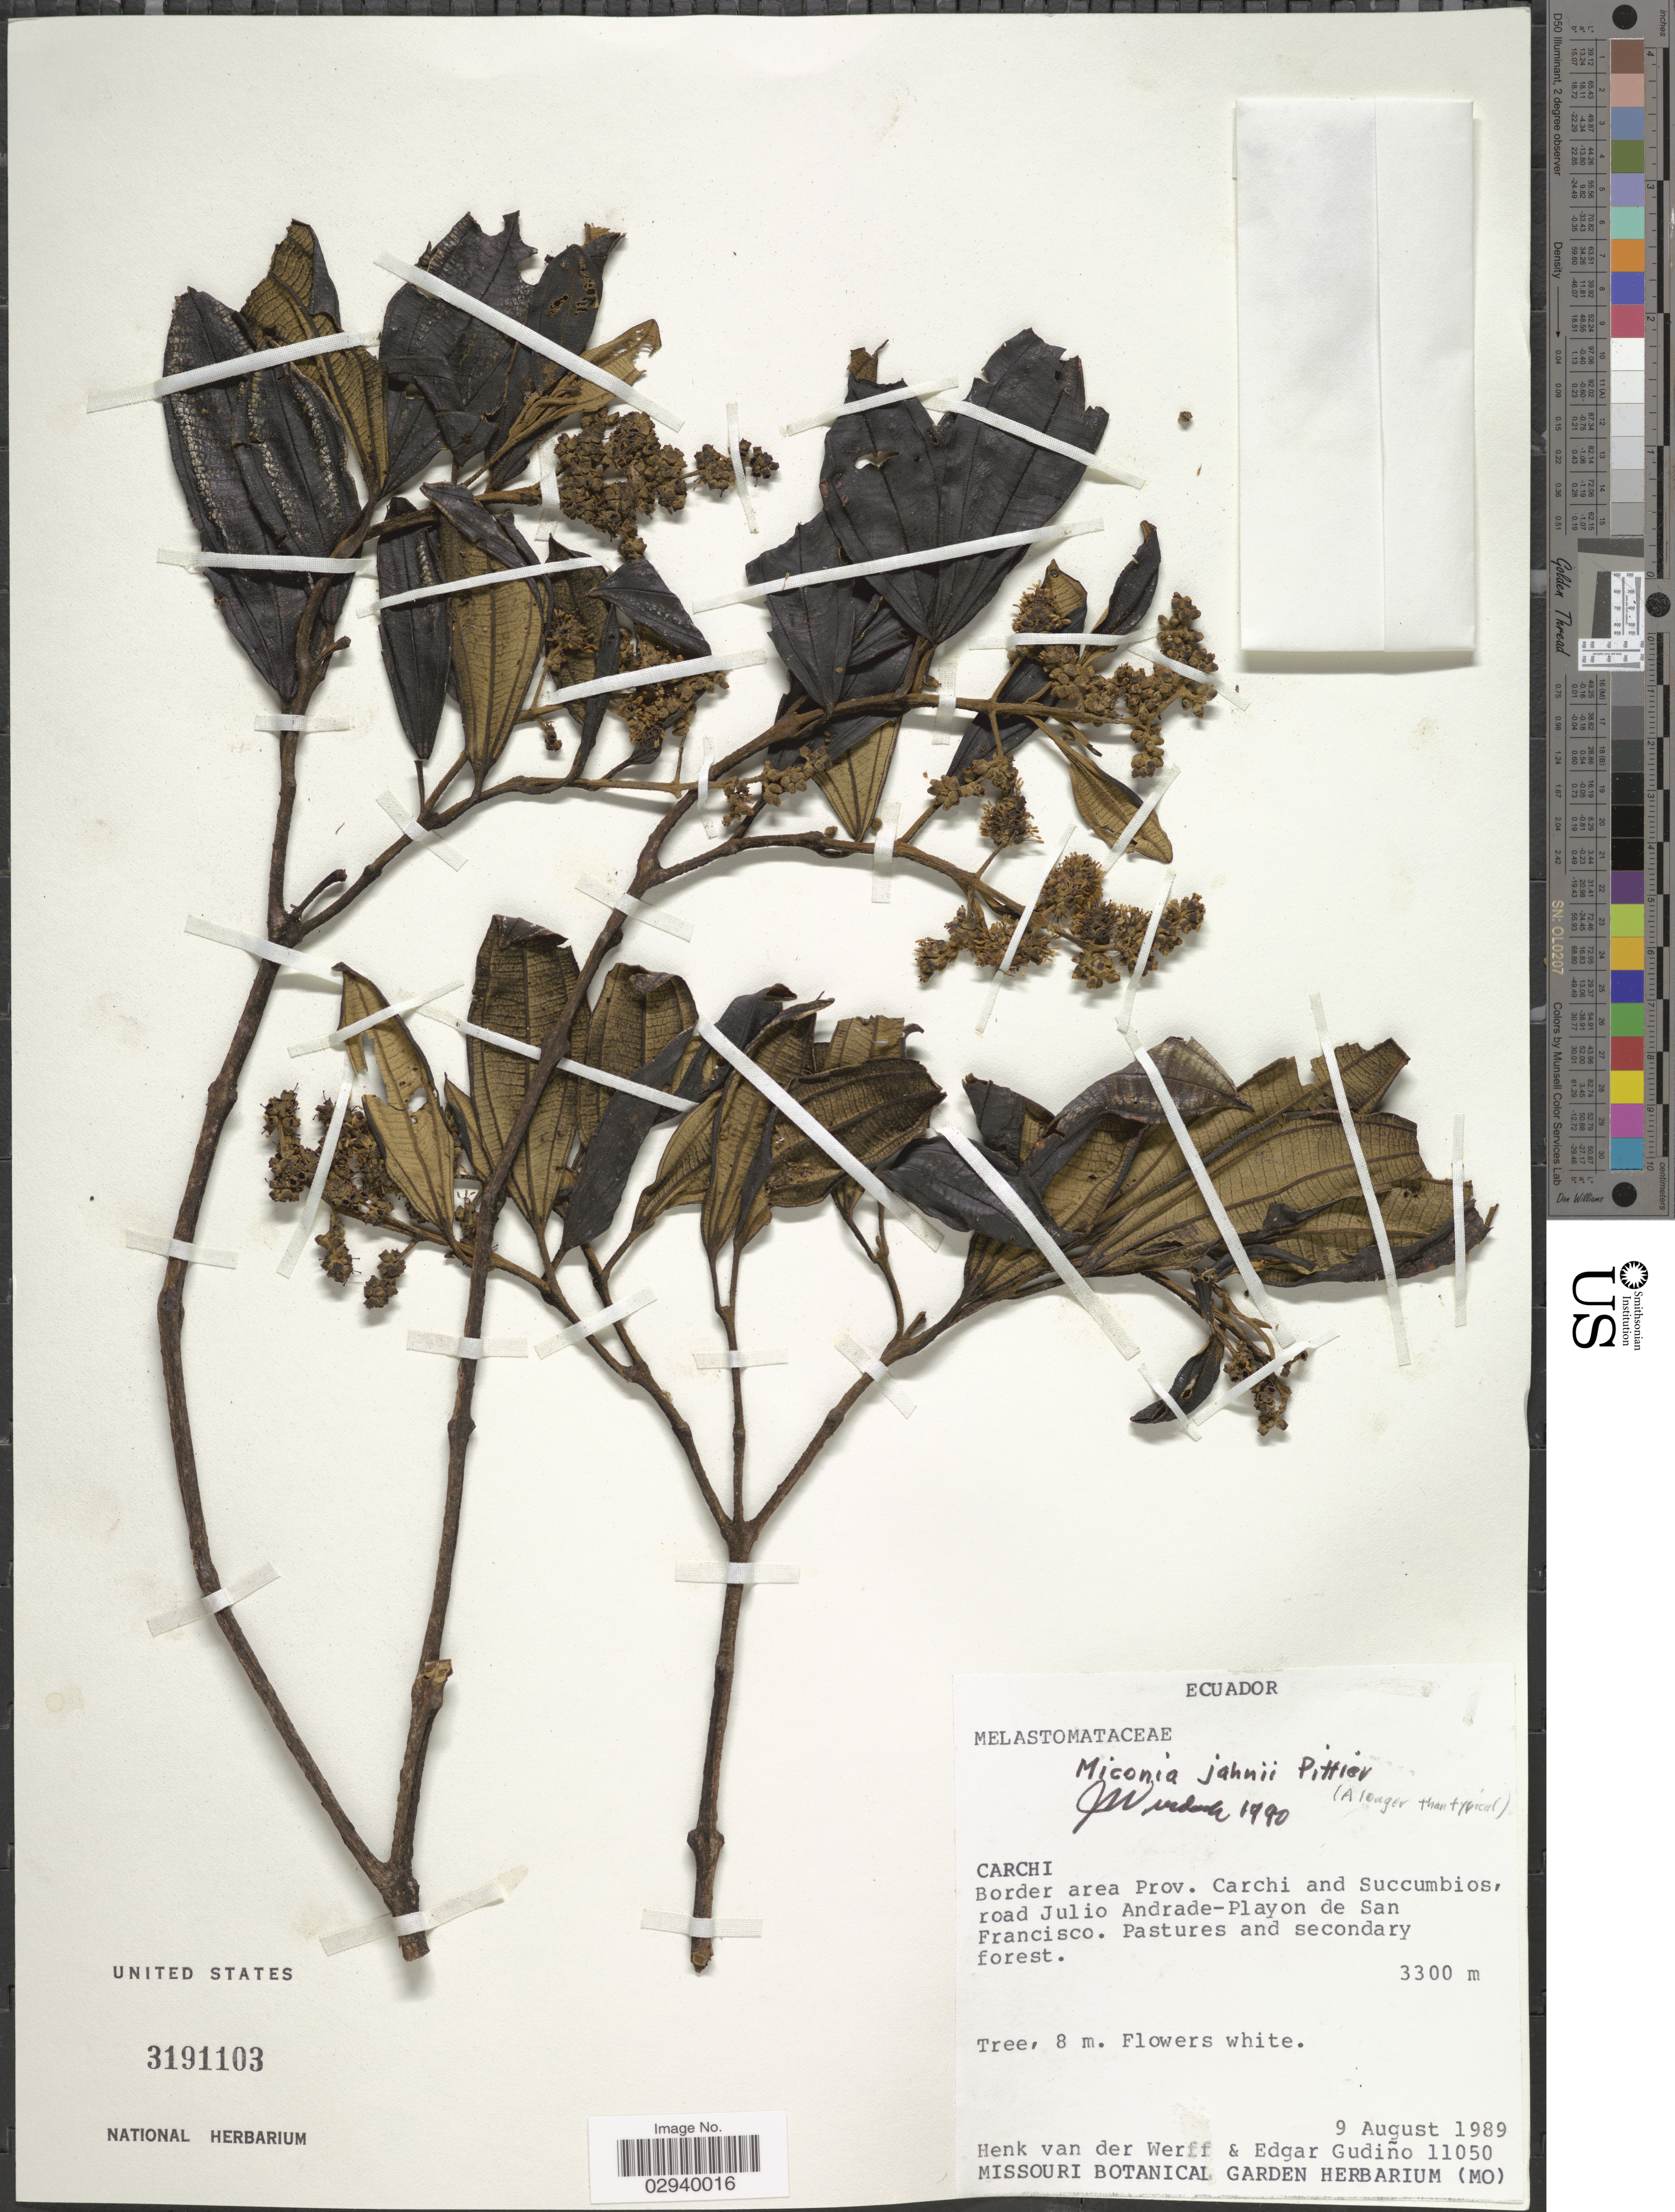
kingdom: Plantae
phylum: Tracheophyta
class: Magnoliopsida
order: Myrtales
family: Melastomataceae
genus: Miconia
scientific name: Miconia jahnii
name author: Pittier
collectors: H. van der Werff & E. Gudiño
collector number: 11050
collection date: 1989-08-09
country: Ecuador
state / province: Carchi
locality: Border area Prov. Carchi and Succumbios, road Julio Andrade-Playon de San Francisco.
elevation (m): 3300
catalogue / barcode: US 3191103